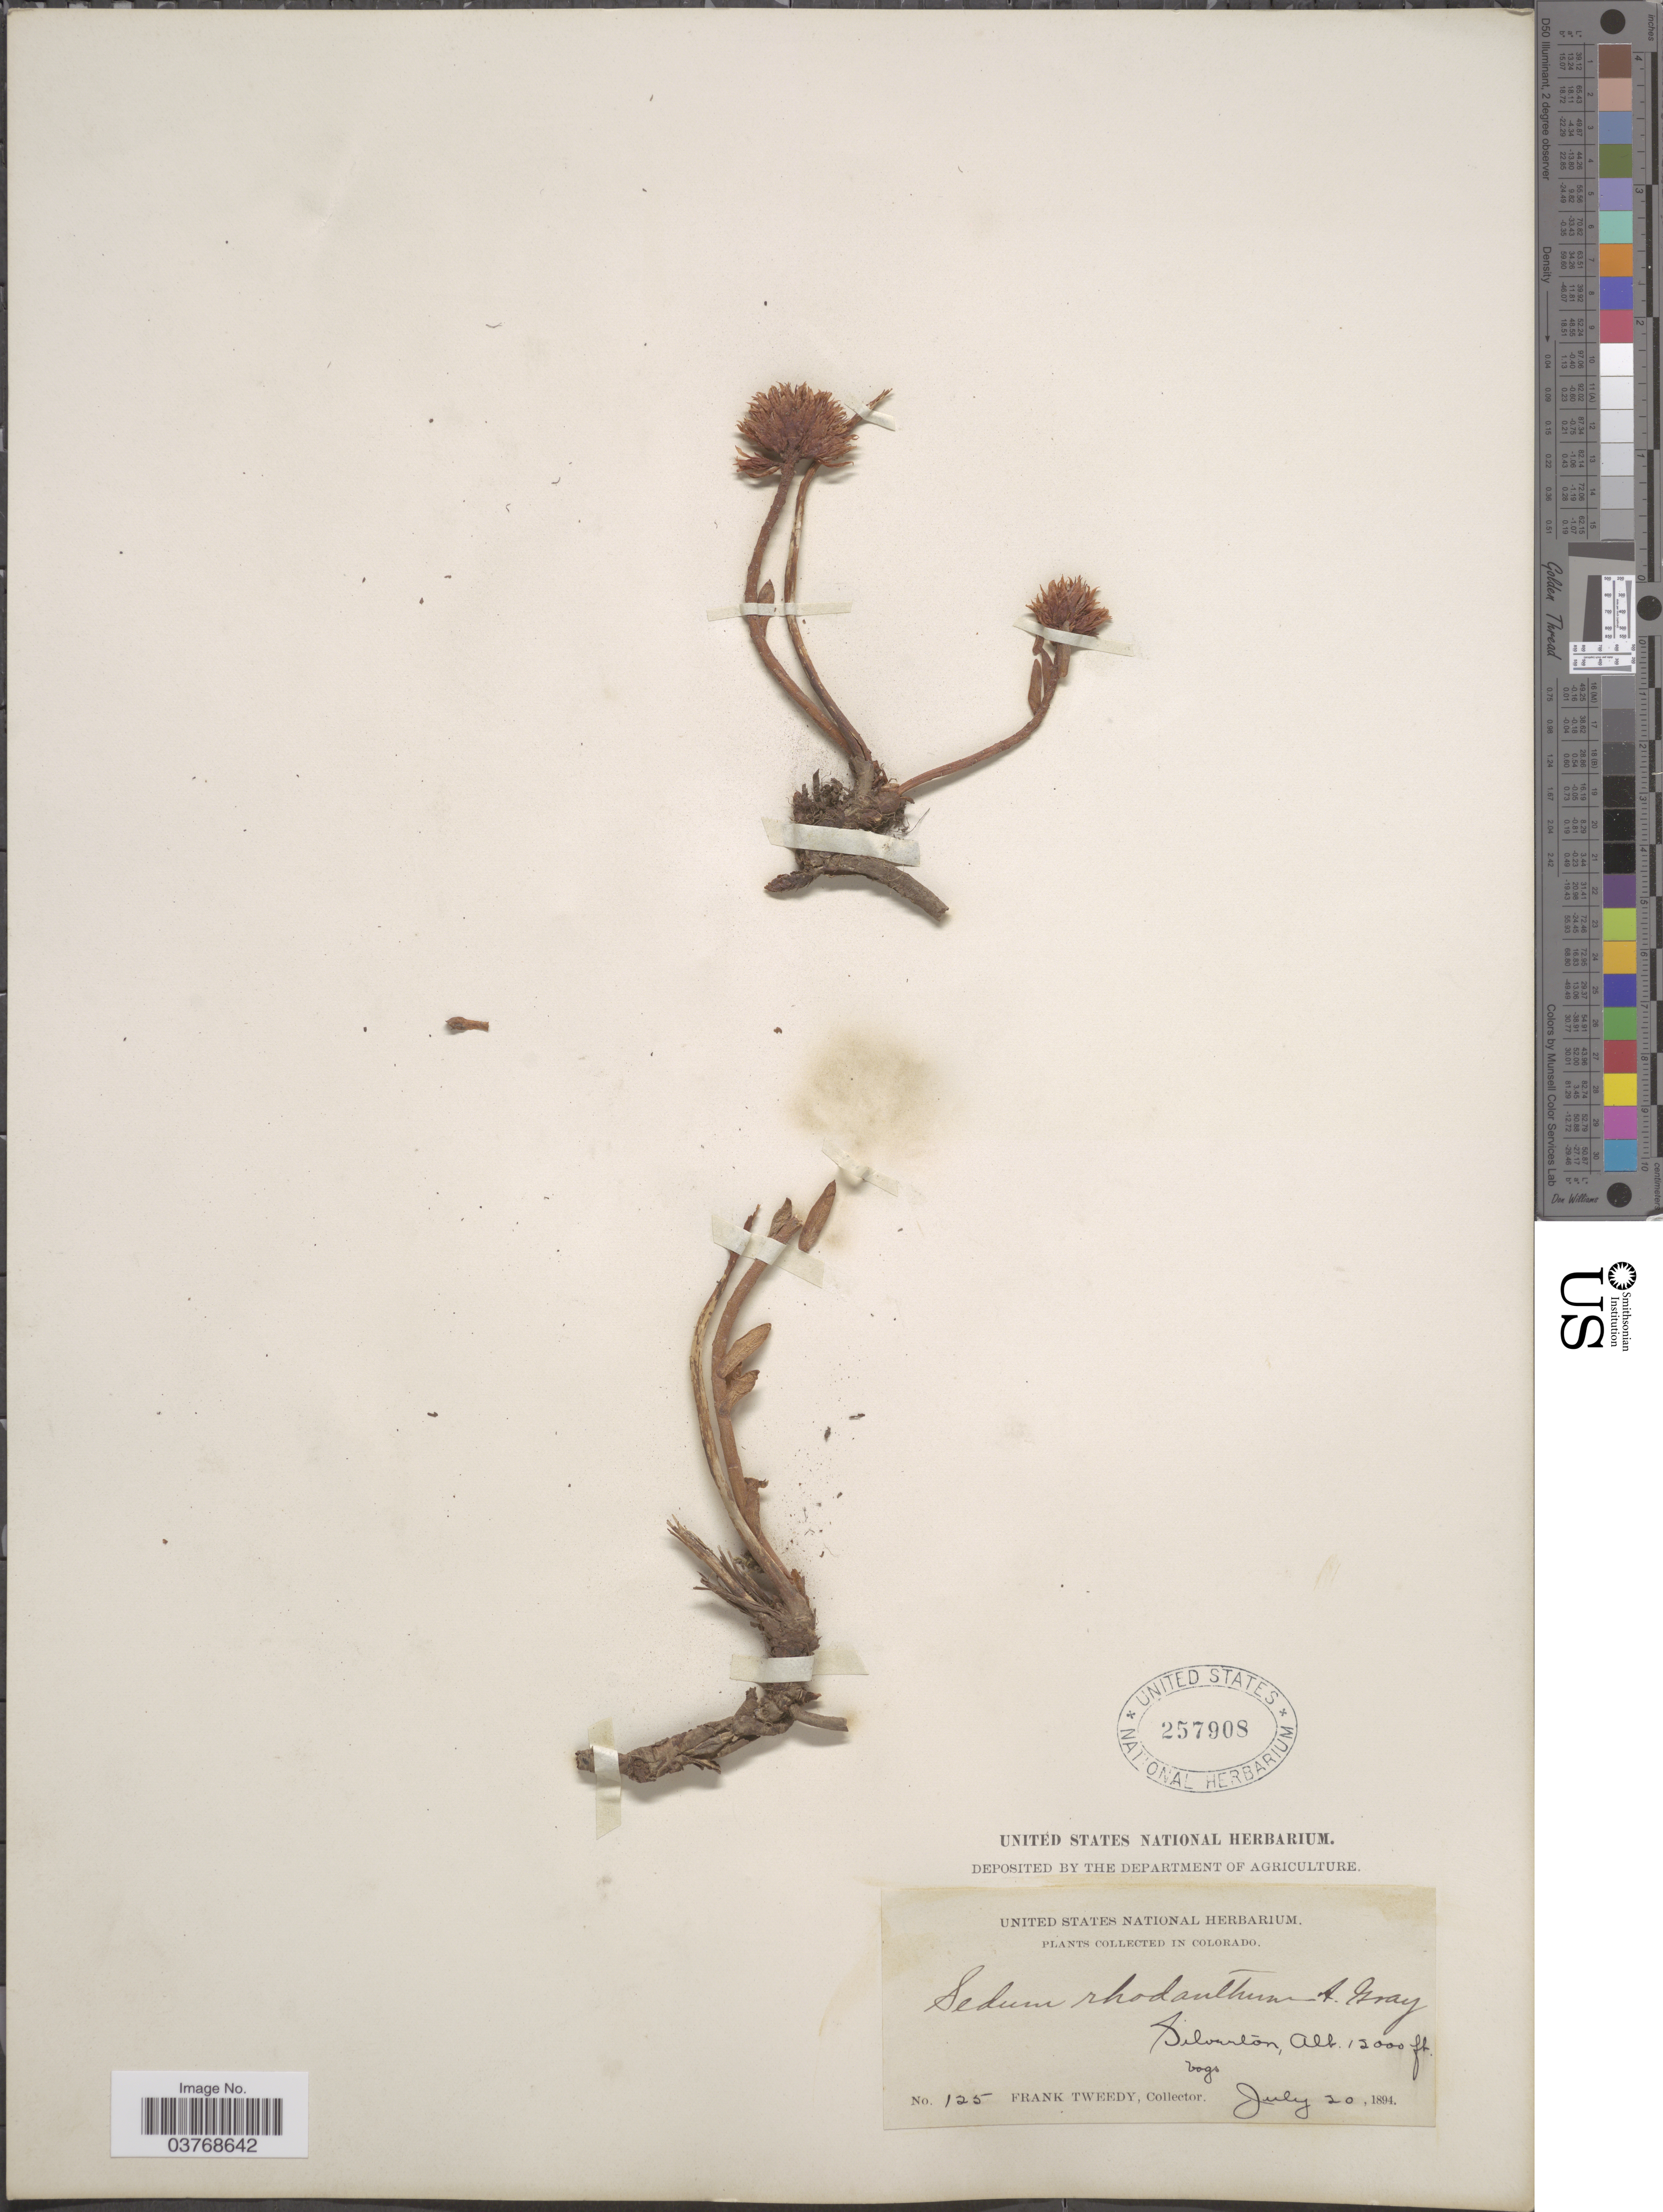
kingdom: Plantae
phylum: Tracheophyta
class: Magnoliopsida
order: Saxifragales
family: Crassulaceae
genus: Rhodiola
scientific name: Rhodiola rhodantha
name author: (A. Gray) H. Jacobsen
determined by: Strong, Mark T., (BOT), Smithsonian Institution - National Museum of Natural History (UNITED STATES)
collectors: F. Tweedy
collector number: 125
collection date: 1894-07-20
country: United States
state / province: Colorado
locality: Silverton.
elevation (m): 3658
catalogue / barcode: US 257908